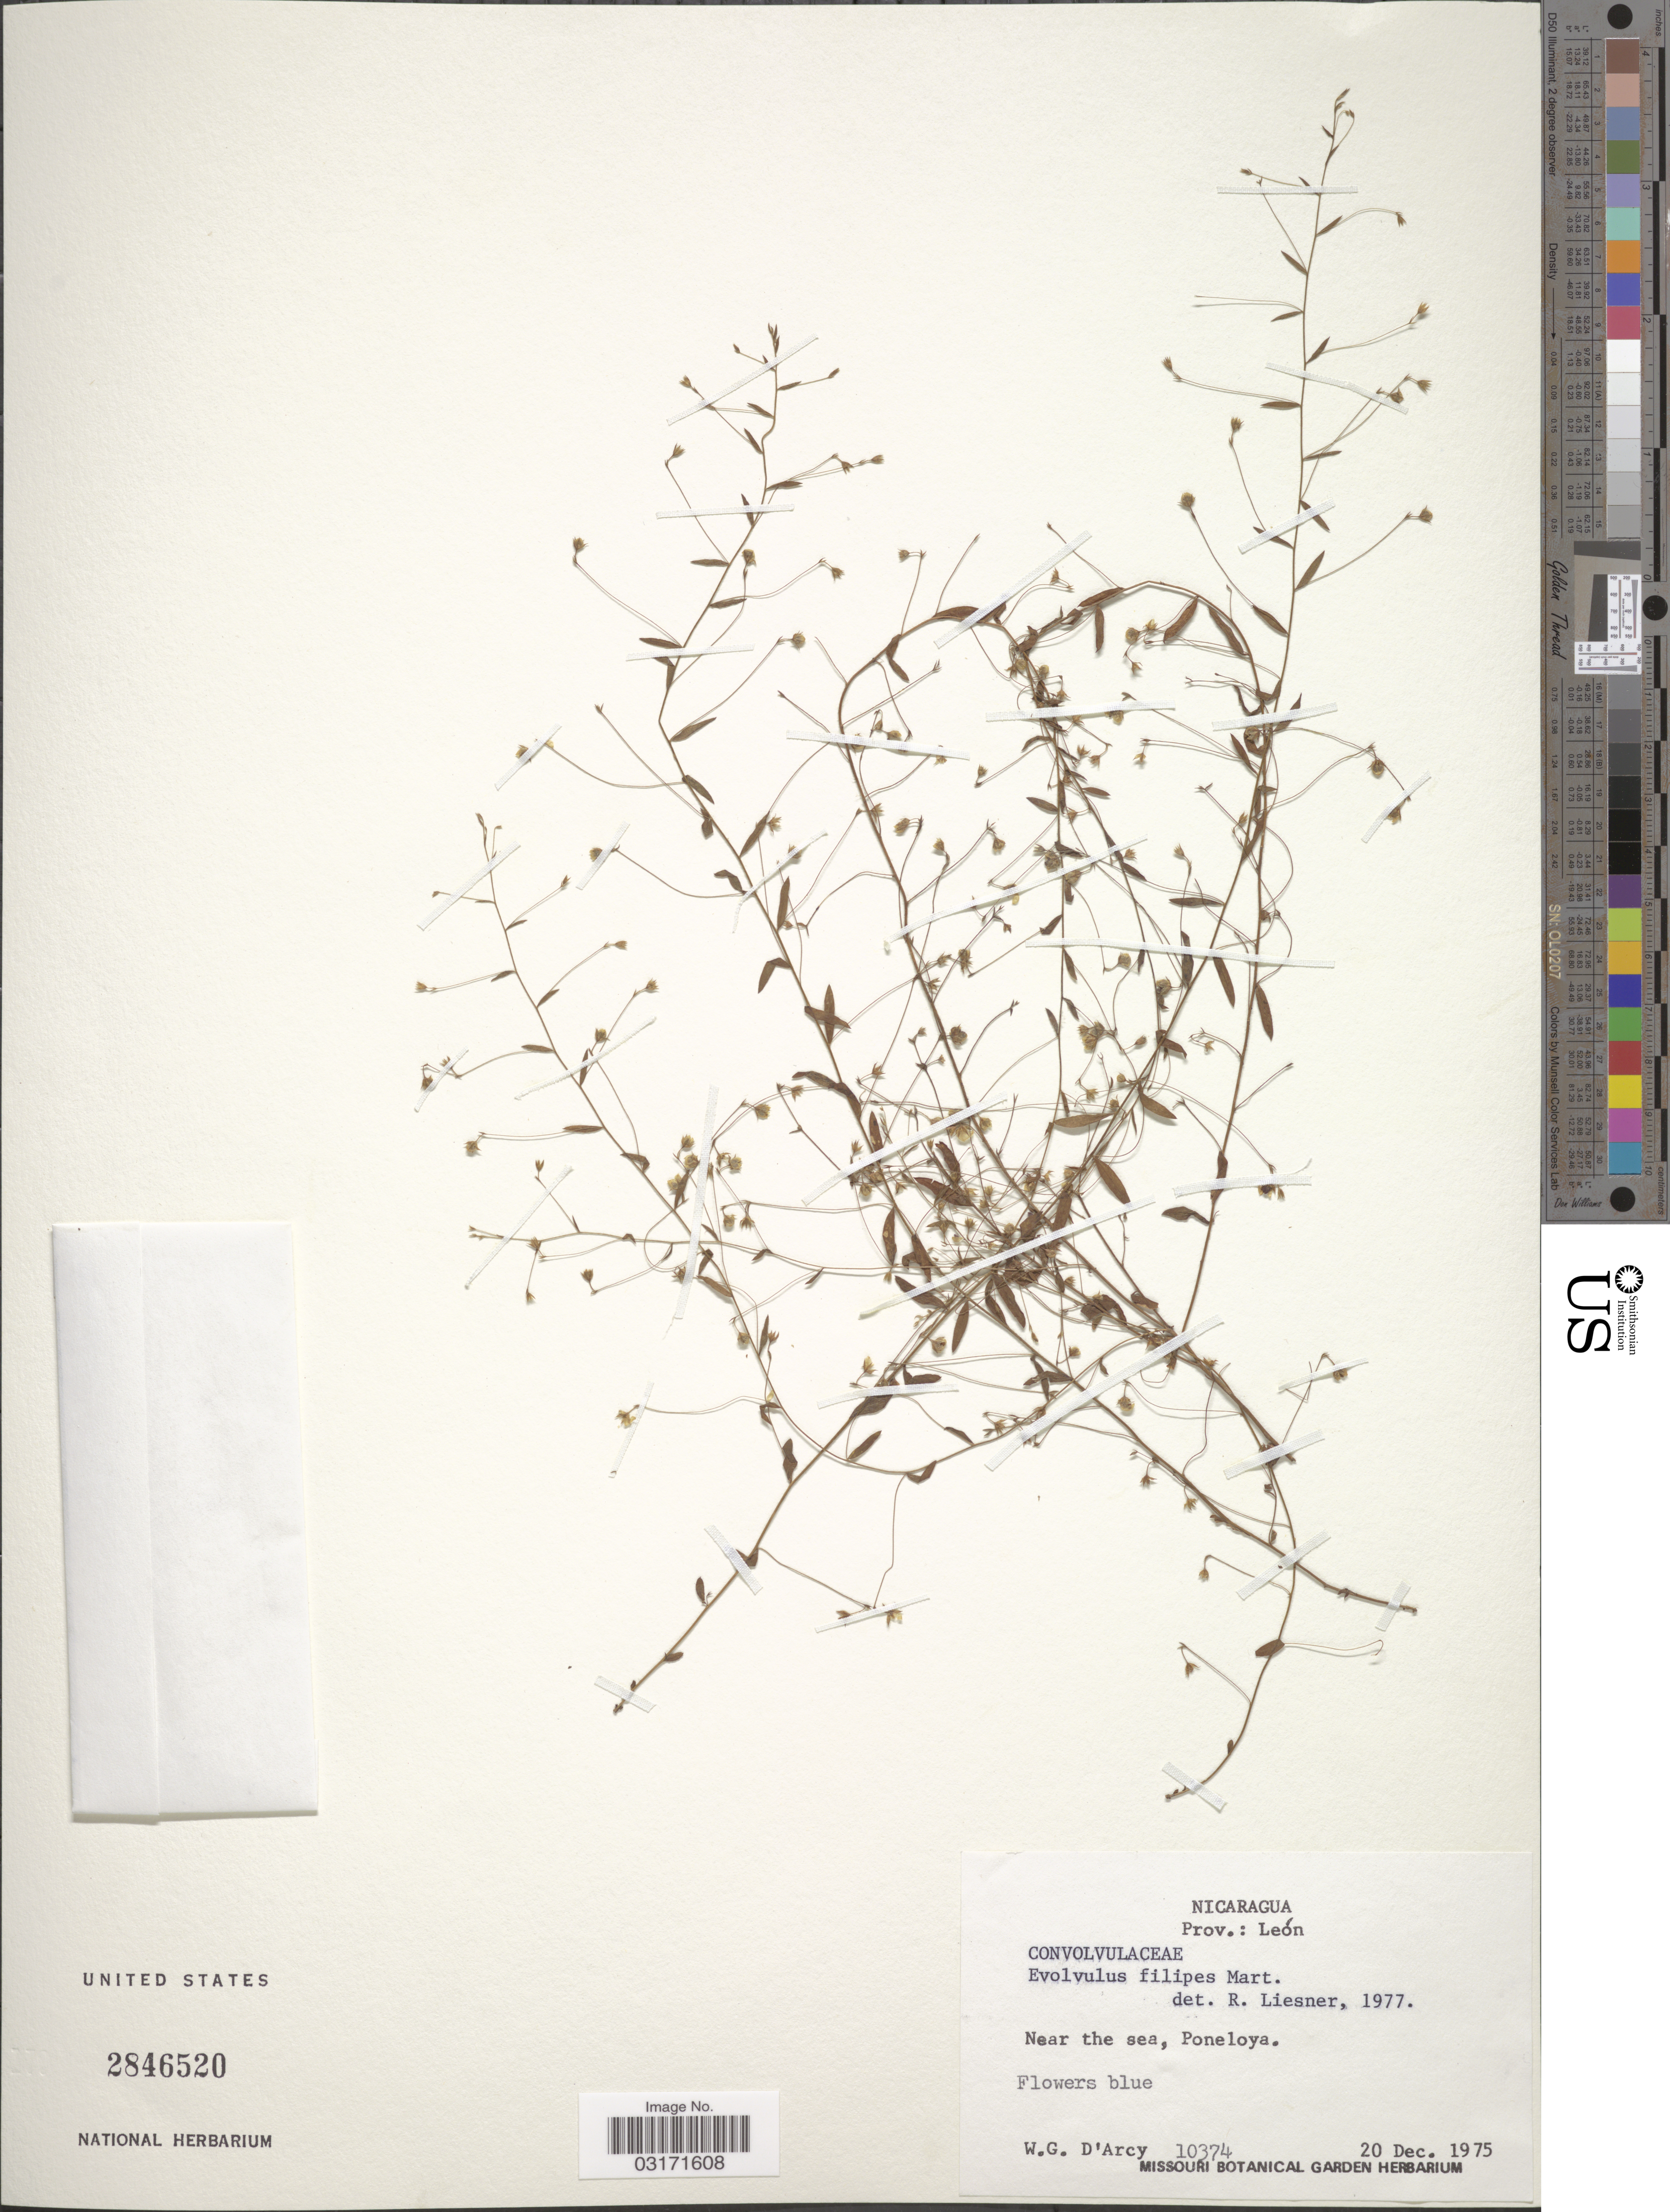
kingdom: Plantae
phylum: Tracheophyta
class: Magnoliopsida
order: Solanales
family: Convolvulaceae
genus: Evolvulus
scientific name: Evolvulus filipes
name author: Mart.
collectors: W. G. D'Arcy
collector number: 10374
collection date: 1975-12-20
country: Nicaragua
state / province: Leon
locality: Near the sea, Poneloya.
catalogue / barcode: US 2846520